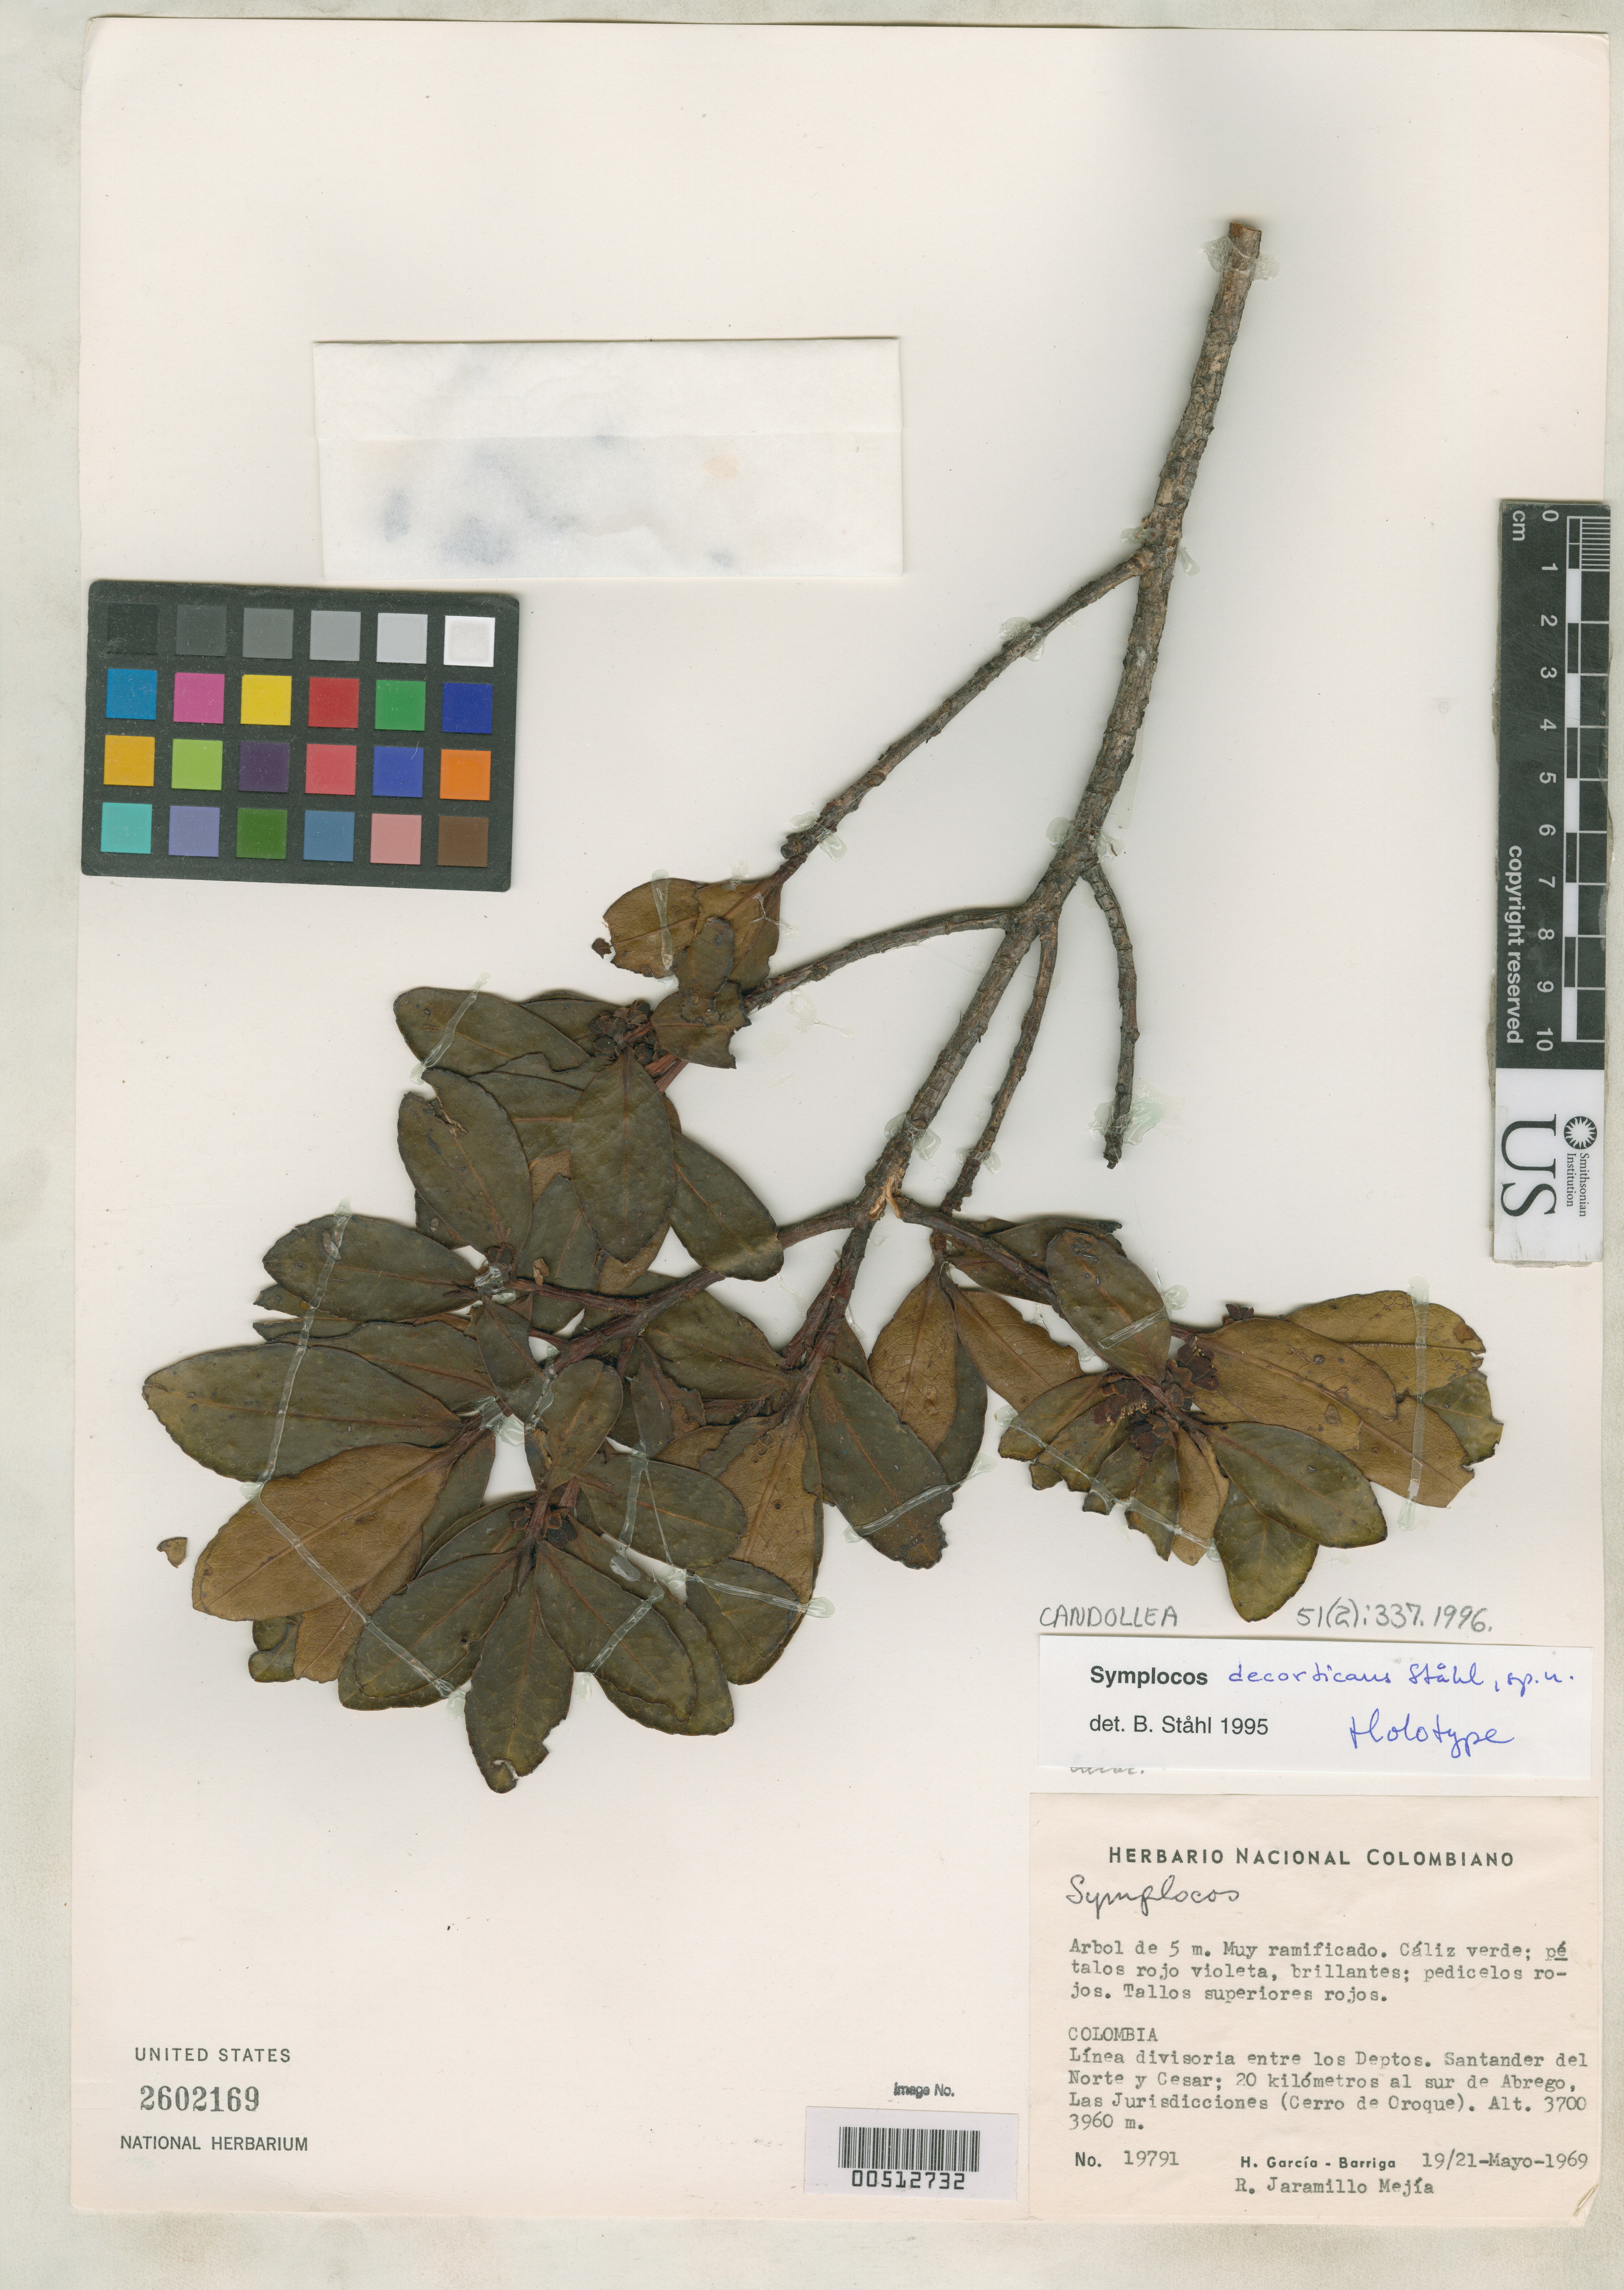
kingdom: Plantae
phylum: Tracheophyta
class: Magnoliopsida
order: Ericales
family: Symplocaceae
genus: Symplocos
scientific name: Symplocos decorticans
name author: B. Ståhl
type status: Holotype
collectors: H. García Barriga & R. Mejia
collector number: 19791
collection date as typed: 19 May 1969 to 21 May 1969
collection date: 1969-05-19/1969-05-21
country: Colombia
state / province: Norte de Santander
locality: Linea divisoria entre los Deptos. Norte de Santander & Cesar, 20 km S de Abrego, las Jurisdicciones, Cerro de Oroque.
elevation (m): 3700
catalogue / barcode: US 2602169